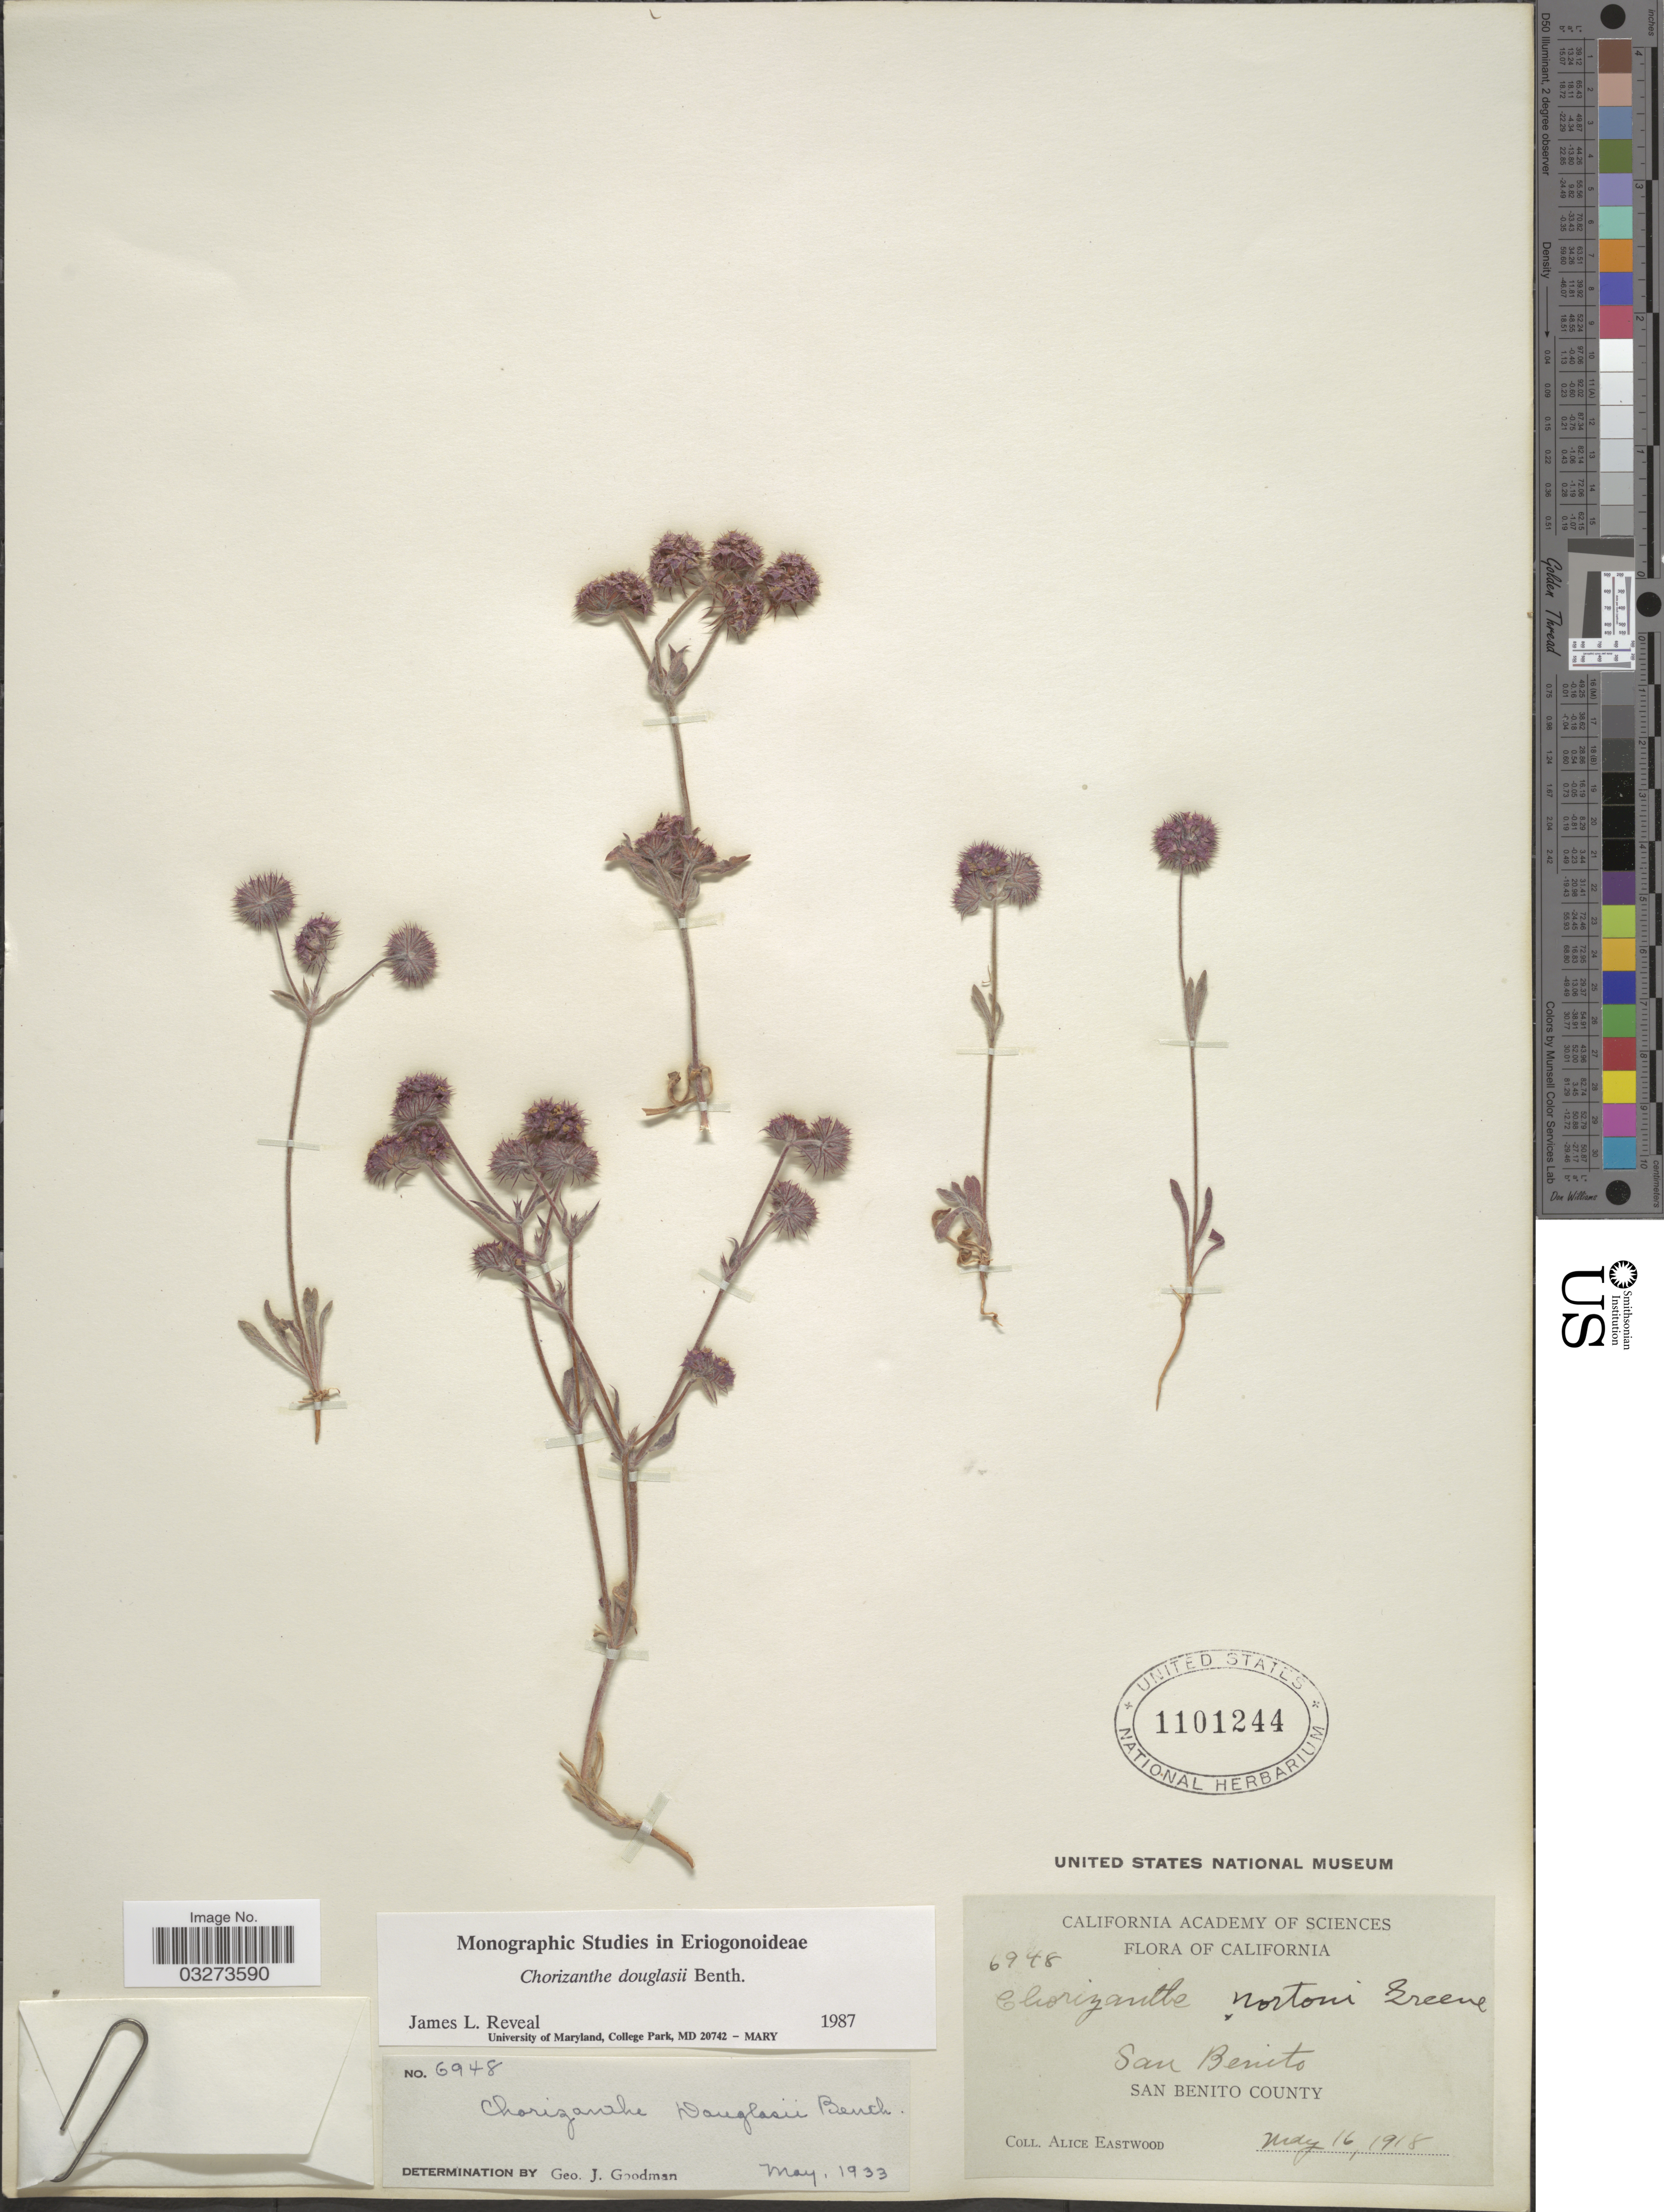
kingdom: Plantae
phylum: Tracheophyta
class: Magnoliopsida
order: Caryophyllales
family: Polygonaceae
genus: Chorizanthe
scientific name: Chorizanthe douglasii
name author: Benth.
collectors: A. Eastwood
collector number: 6948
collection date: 1918-05-16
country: United States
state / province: California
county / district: San Benito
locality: San Benito. San Benito County.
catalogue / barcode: US 1101244